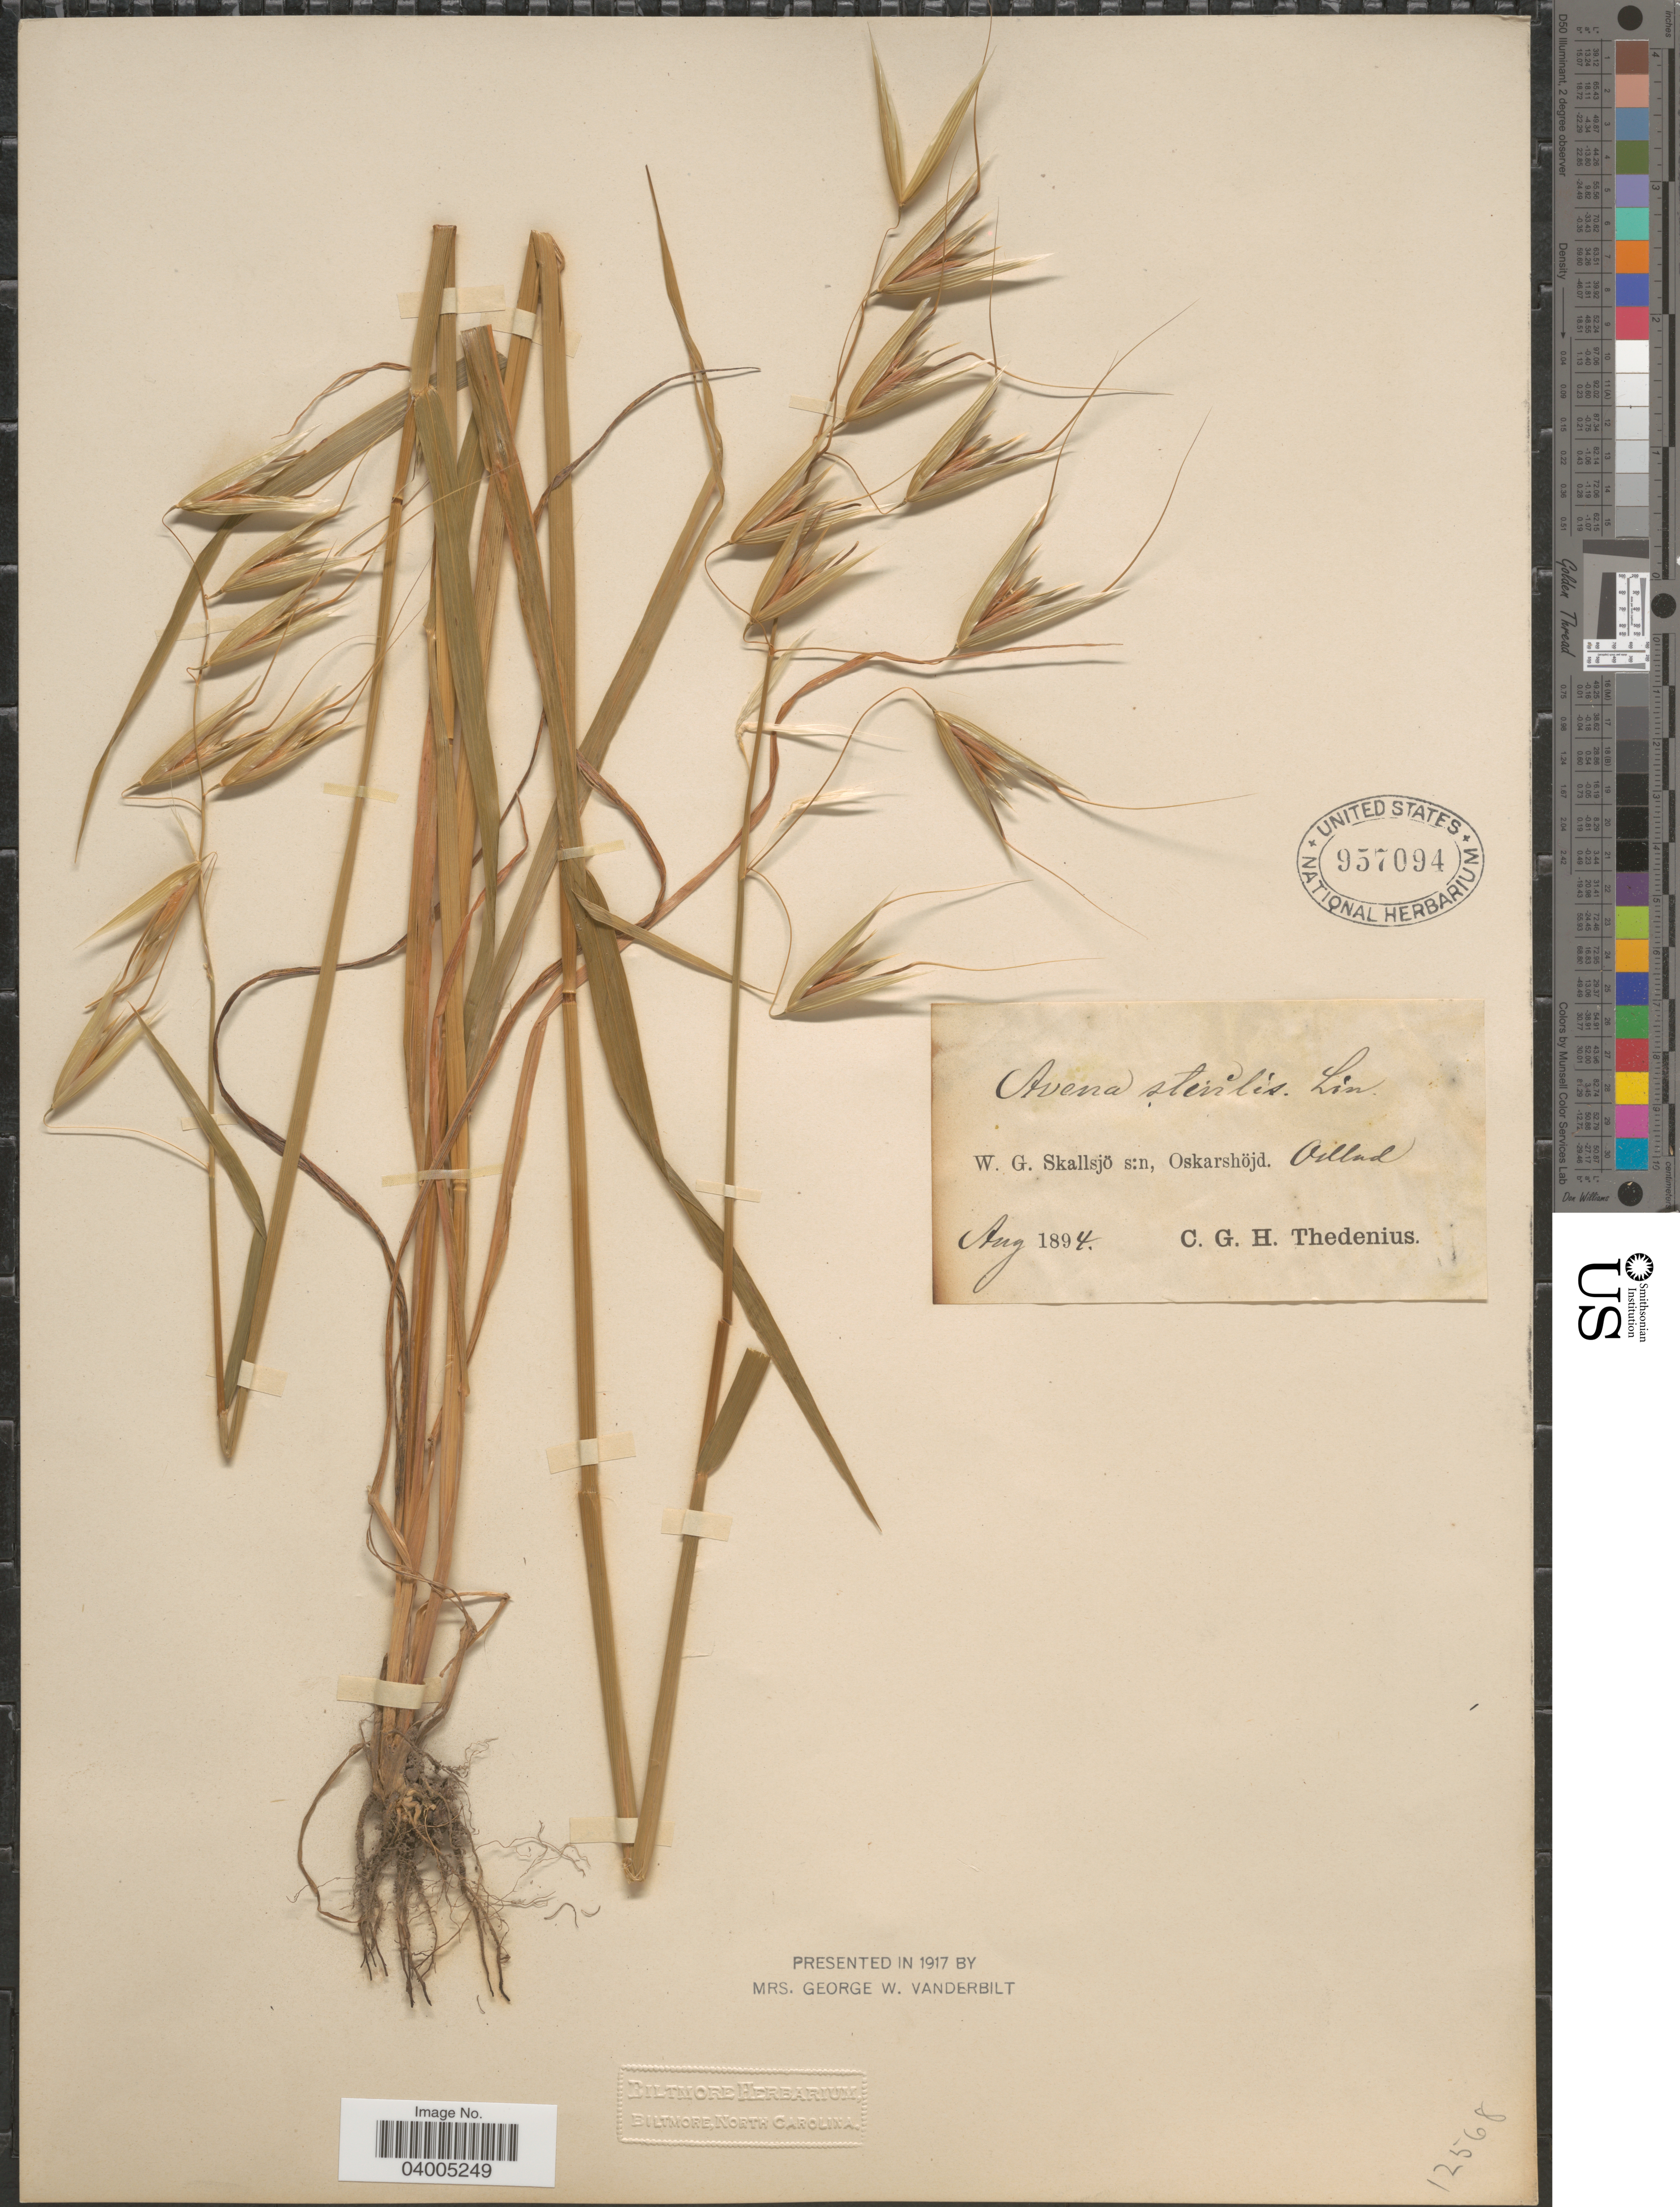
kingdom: Plantae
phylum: Tracheophyta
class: Liliopsida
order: Poales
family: Poaceae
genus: Avena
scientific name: Avena fatua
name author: L.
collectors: C. Thedenius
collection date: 1894-08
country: Sweden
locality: W. G. Skallsjö s:n, Oskarshöjd. Osllad [interpreted].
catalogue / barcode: US 957094